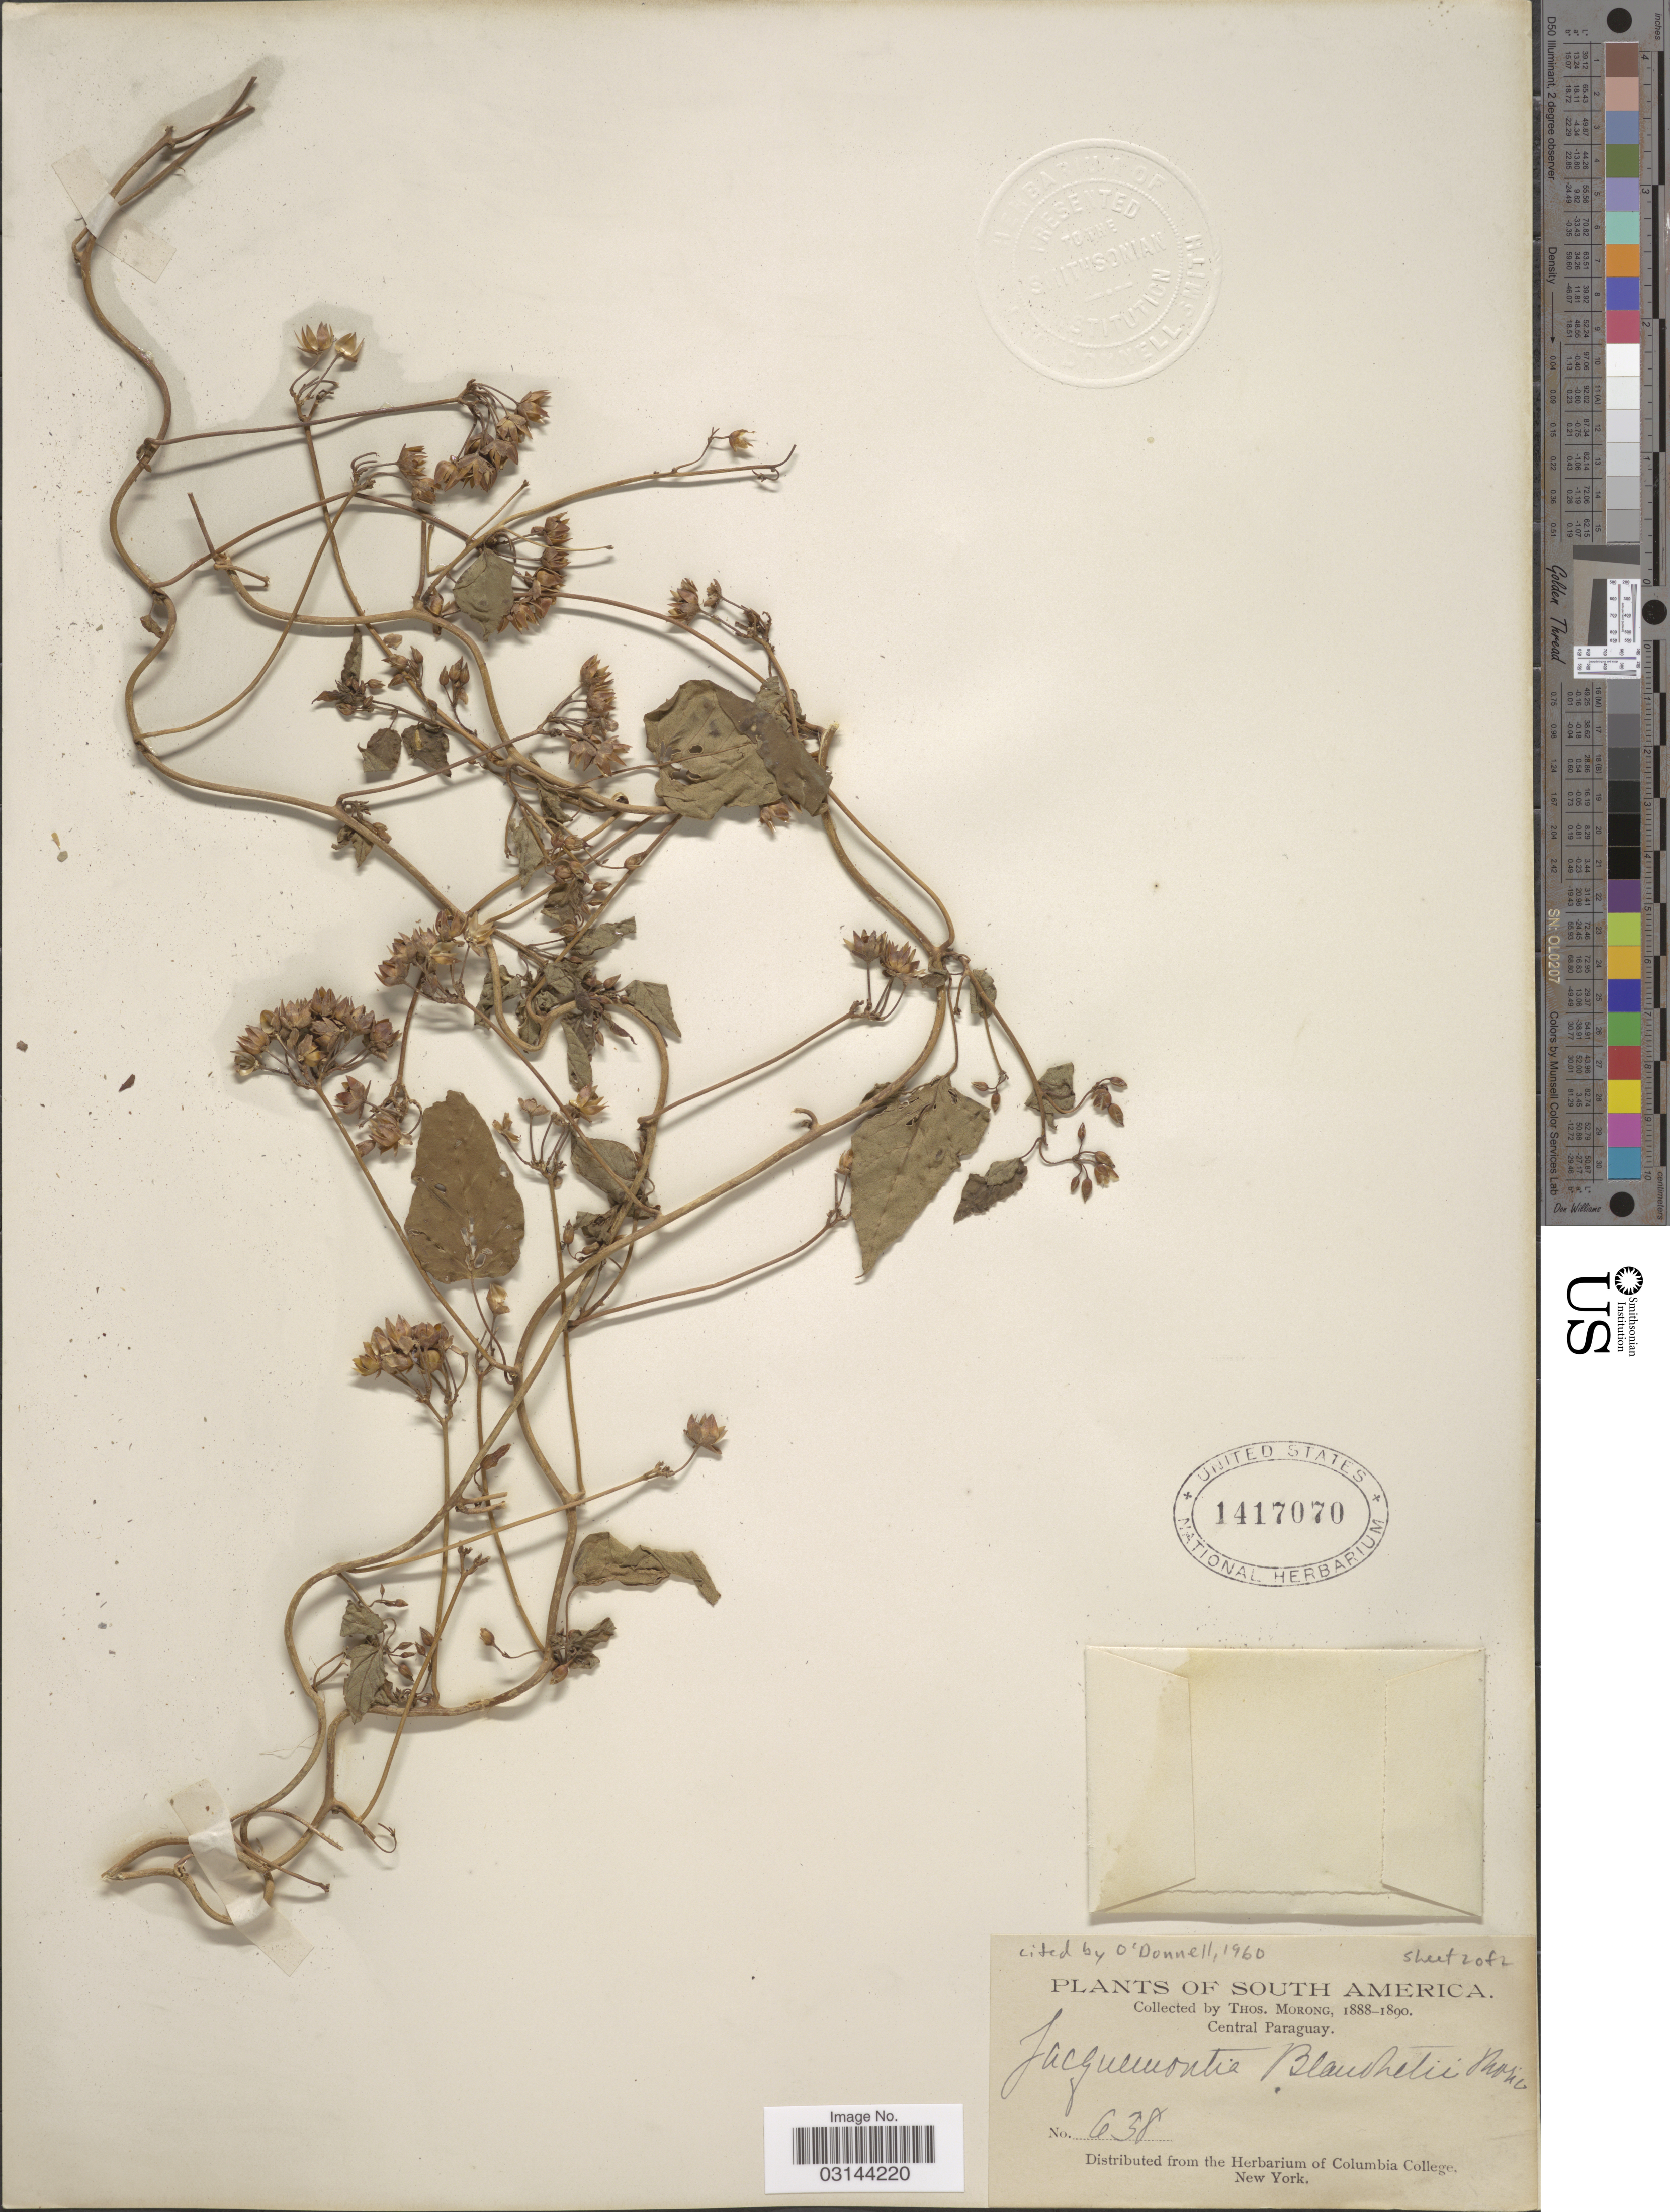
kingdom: Plantae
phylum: Tracheophyta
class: Magnoliopsida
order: Solanales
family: Convolvulaceae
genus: Jacquemontia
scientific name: Jacquemontia blanchetii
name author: Moric.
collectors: ex herb. T. Morong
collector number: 638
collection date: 1888/1890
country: Paraguay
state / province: Central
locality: Central Paraguay.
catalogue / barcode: US 1417070